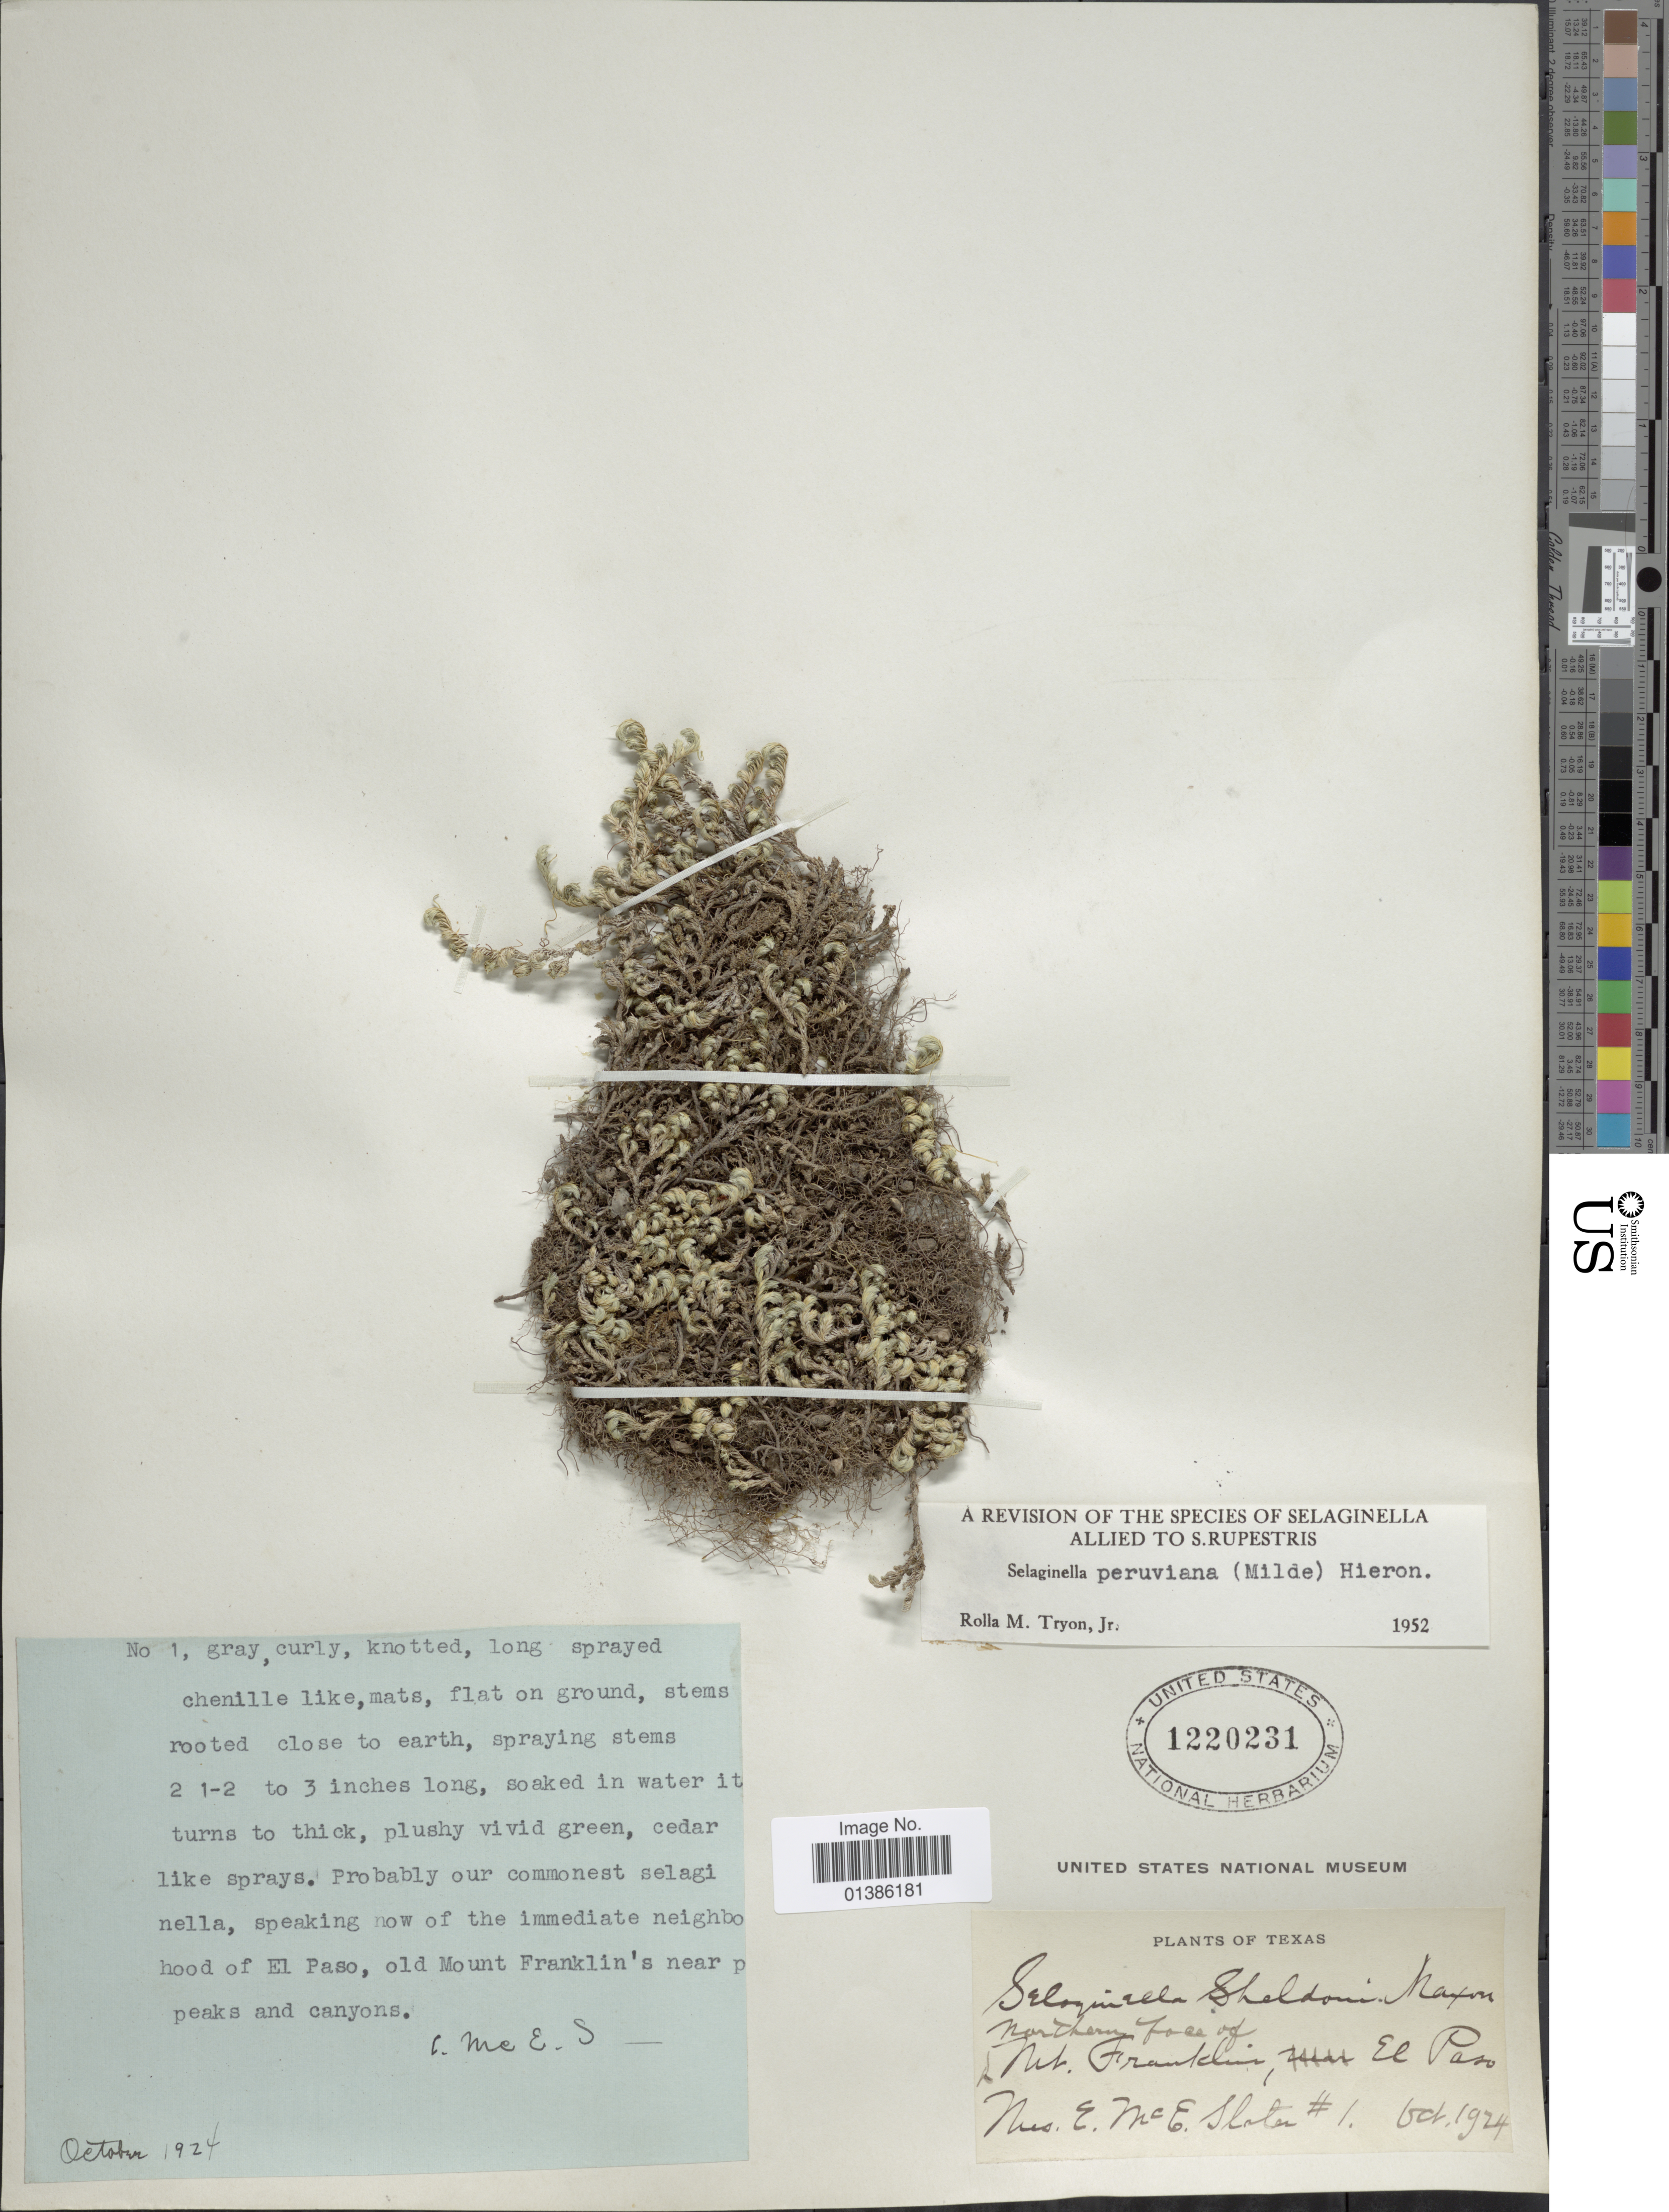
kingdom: Plantae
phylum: Tracheophyta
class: Lycopodiopsida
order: Selaginellales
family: Selaginellaceae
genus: Selaginella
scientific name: Selaginella peruviana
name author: (Milde) Hieron.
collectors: E. McElroy Slater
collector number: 1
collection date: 1924-10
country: United States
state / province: Texas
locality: Northern face of Mt. Franklin, El Paso.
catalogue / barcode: US 1220231